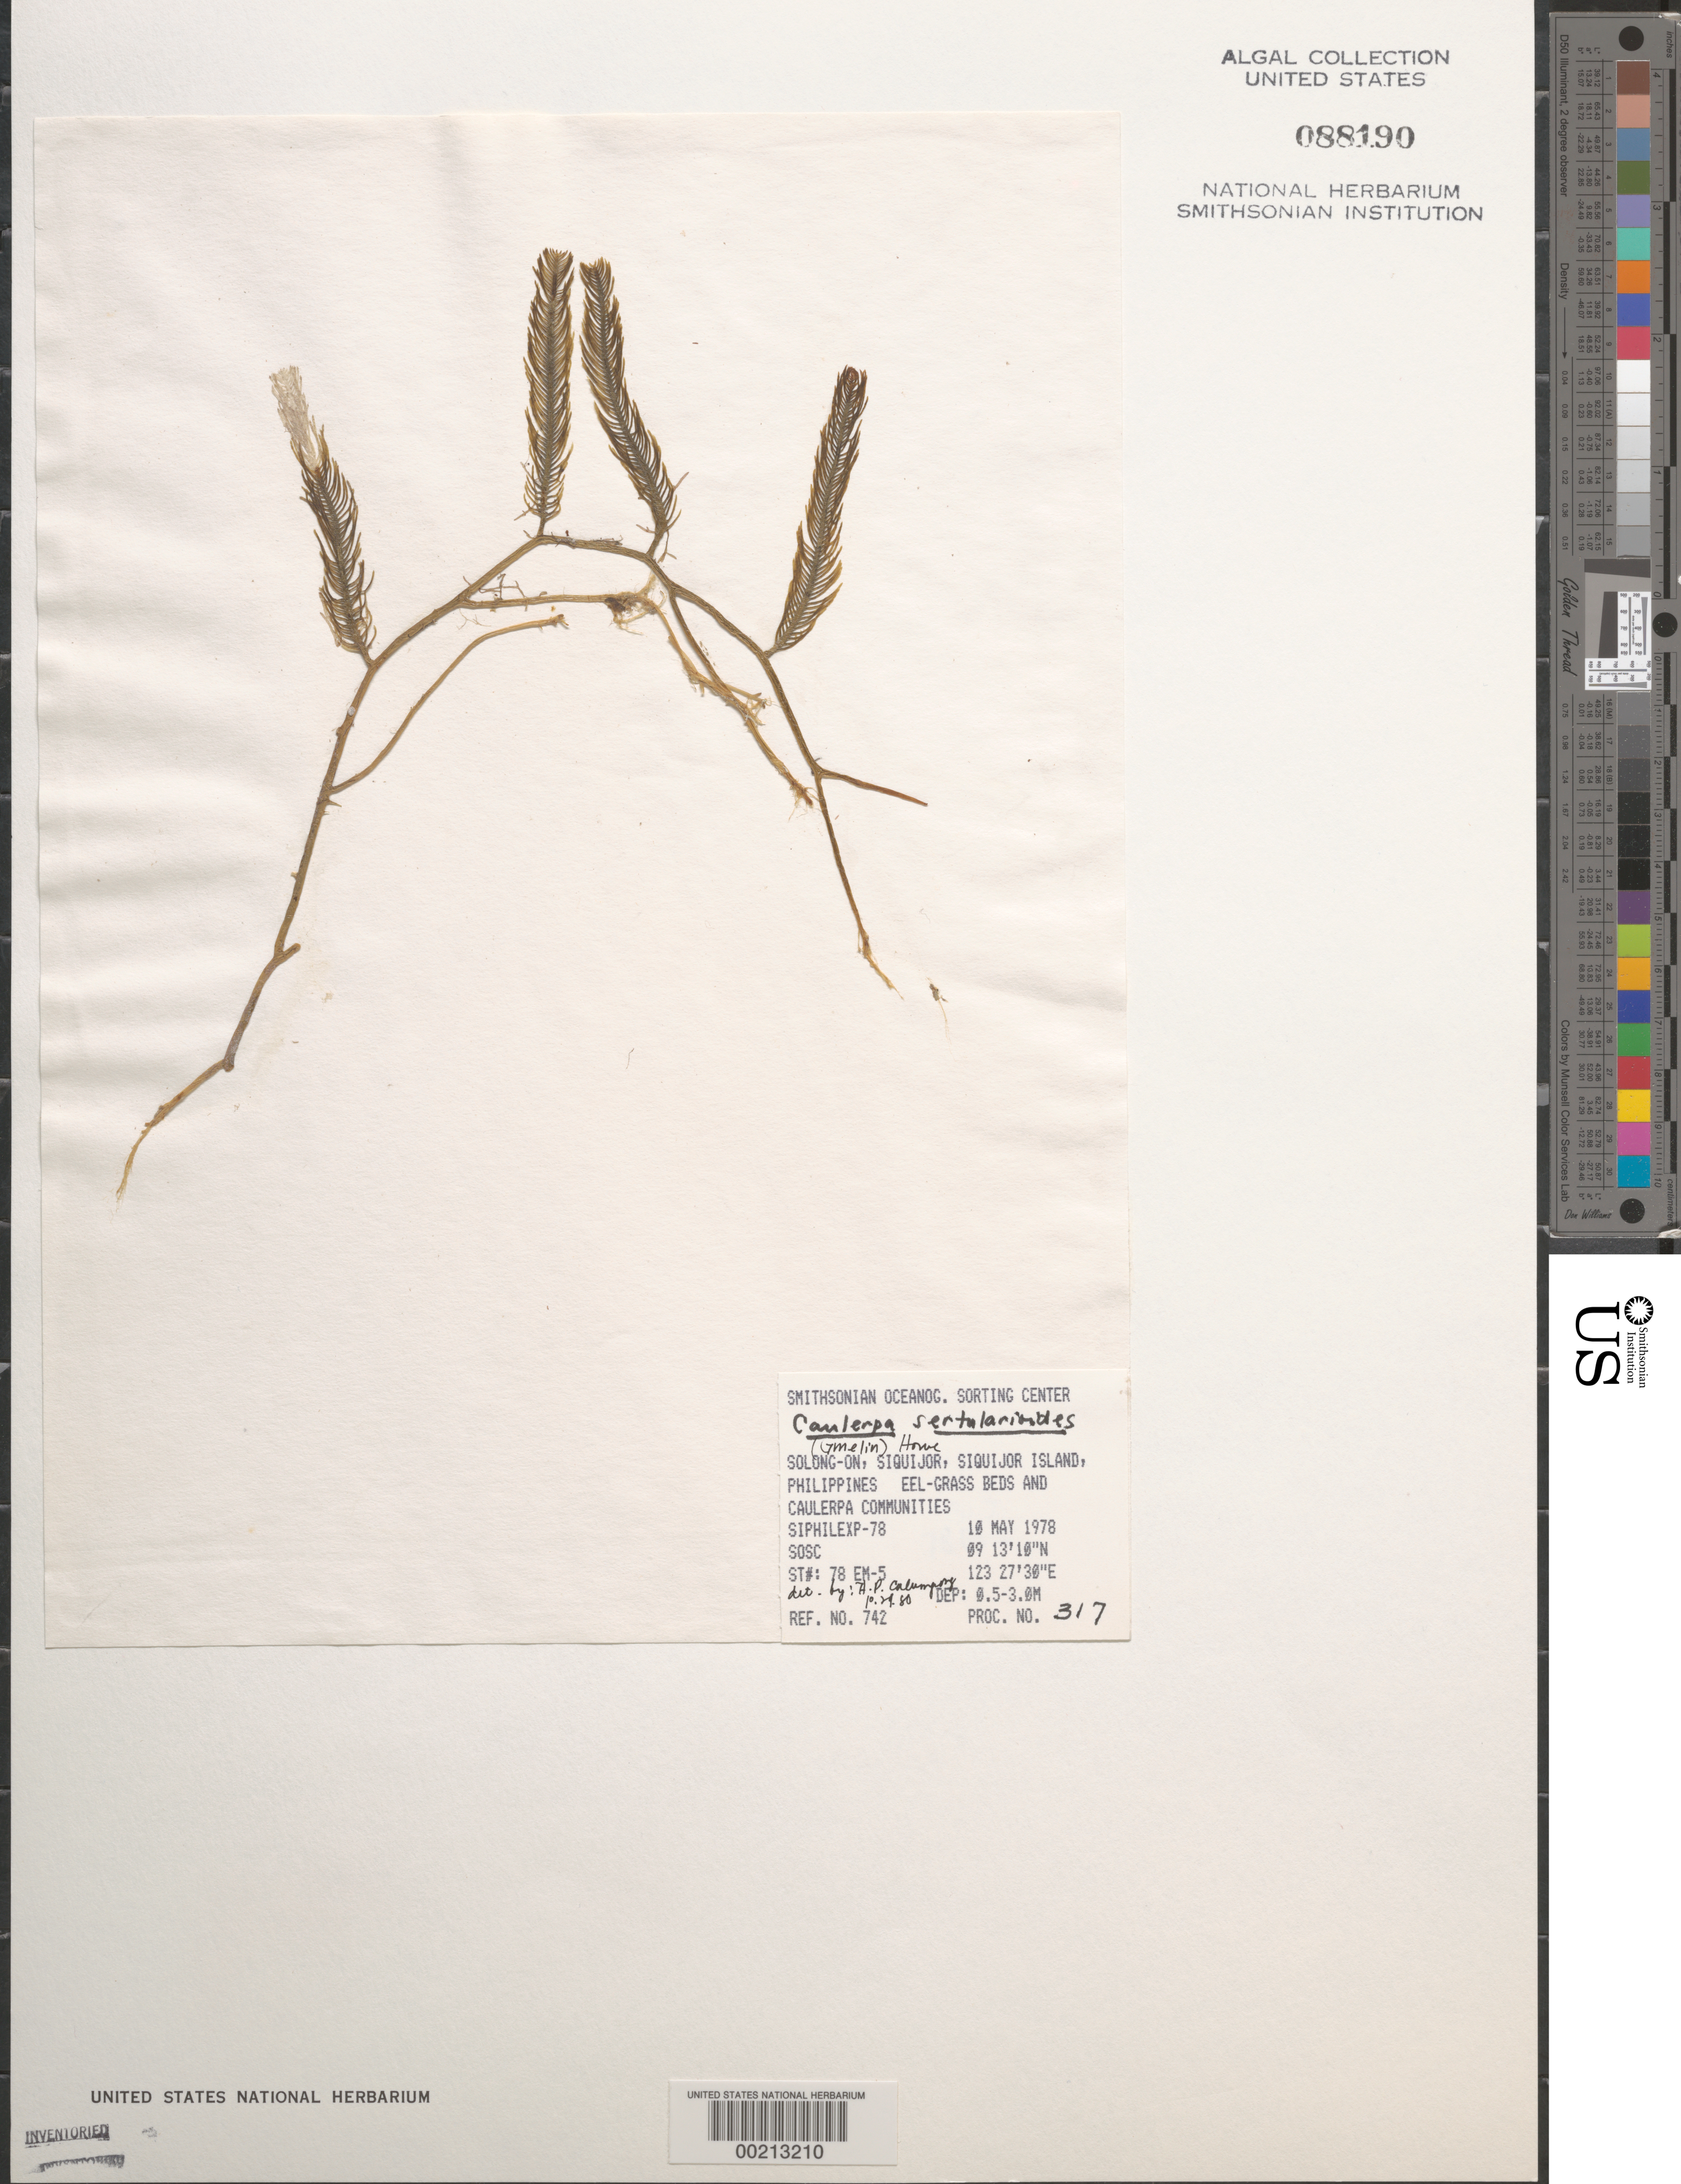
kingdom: Plantae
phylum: Chlorophyta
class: Ulvophyceae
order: Bryopsidales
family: Caulerpaceae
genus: Caulerpa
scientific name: Caulerpa sertularioides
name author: (S.G. Gmel.) M. Howe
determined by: Calumpong, H. P.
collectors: SOSC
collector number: Station 78 Em-5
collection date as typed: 10 May 1978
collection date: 1978-05-10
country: Philippines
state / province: Central Visayas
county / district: Siquijor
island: Siquijor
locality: Solong-on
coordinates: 09 13'10"N, 123 27'30"E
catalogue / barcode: US 88190